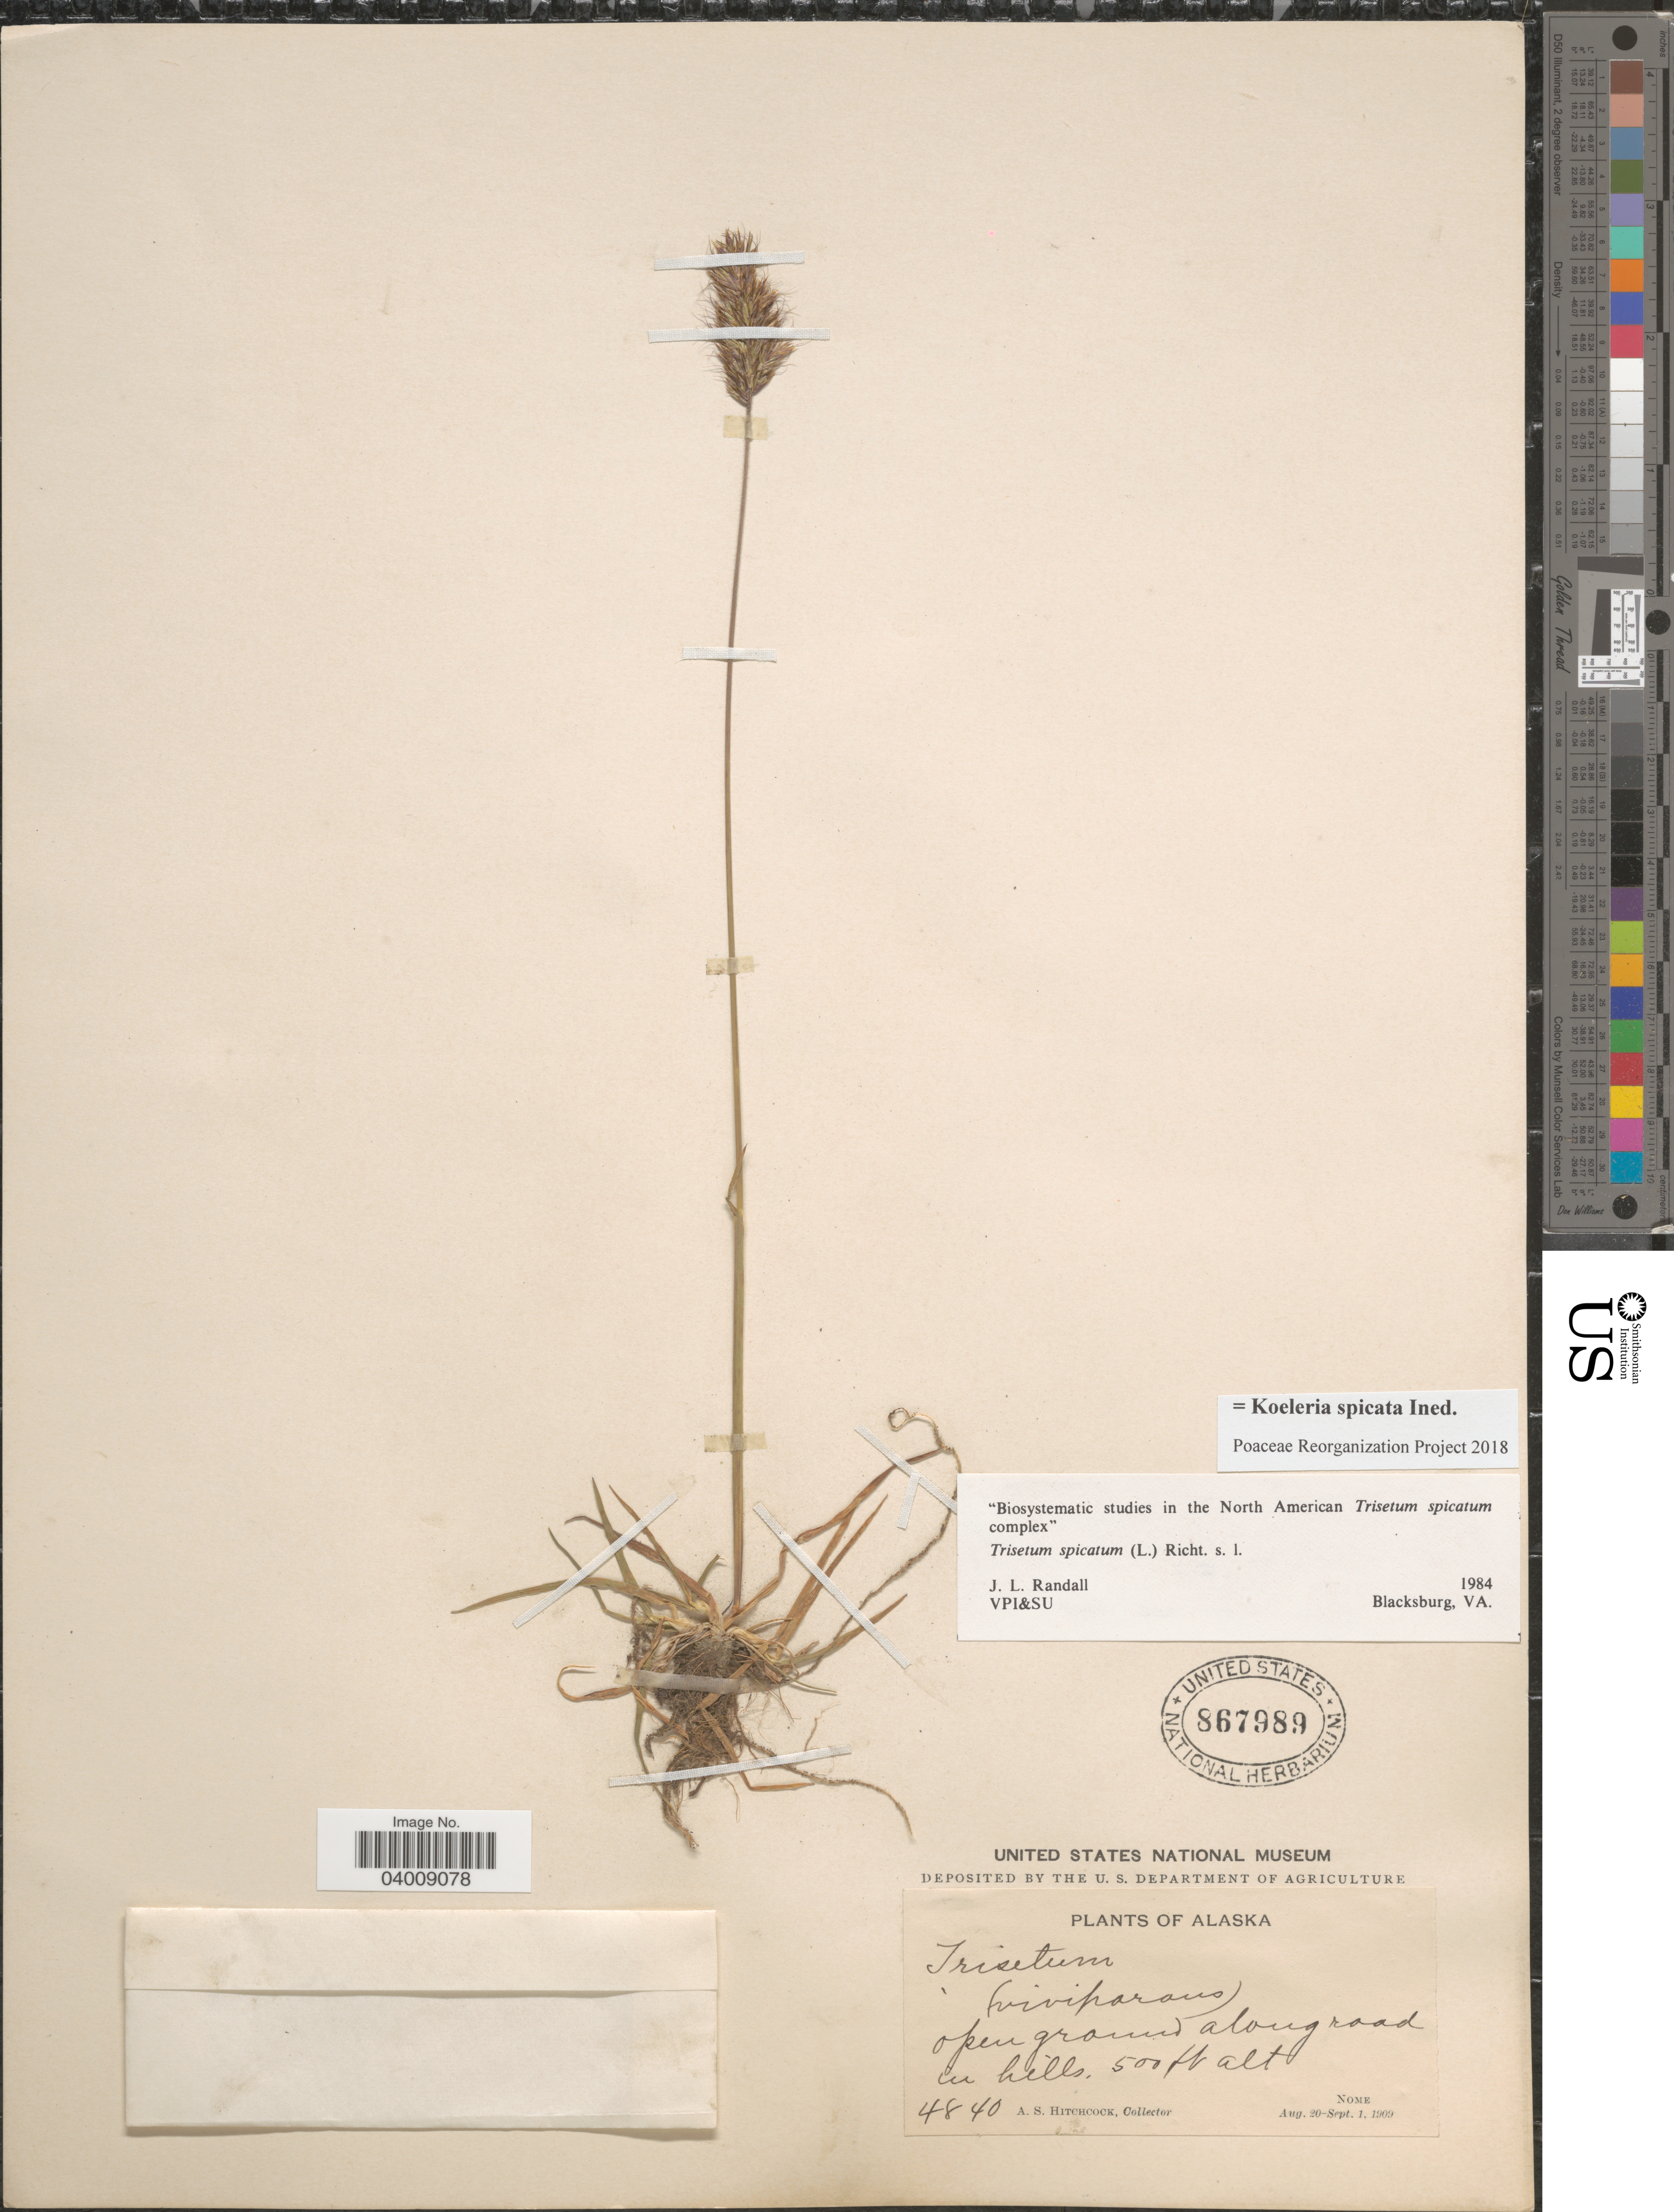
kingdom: Plantae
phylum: Tracheophyta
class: Liliopsida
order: Poales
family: Poaceae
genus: Koeleria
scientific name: Koeleria spicata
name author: (L.) Barberá et al.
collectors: A. S. Hitchcock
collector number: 4840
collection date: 1909-08-20/1909-09-01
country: United States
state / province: Alaska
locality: Nome.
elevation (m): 152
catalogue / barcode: US 867989